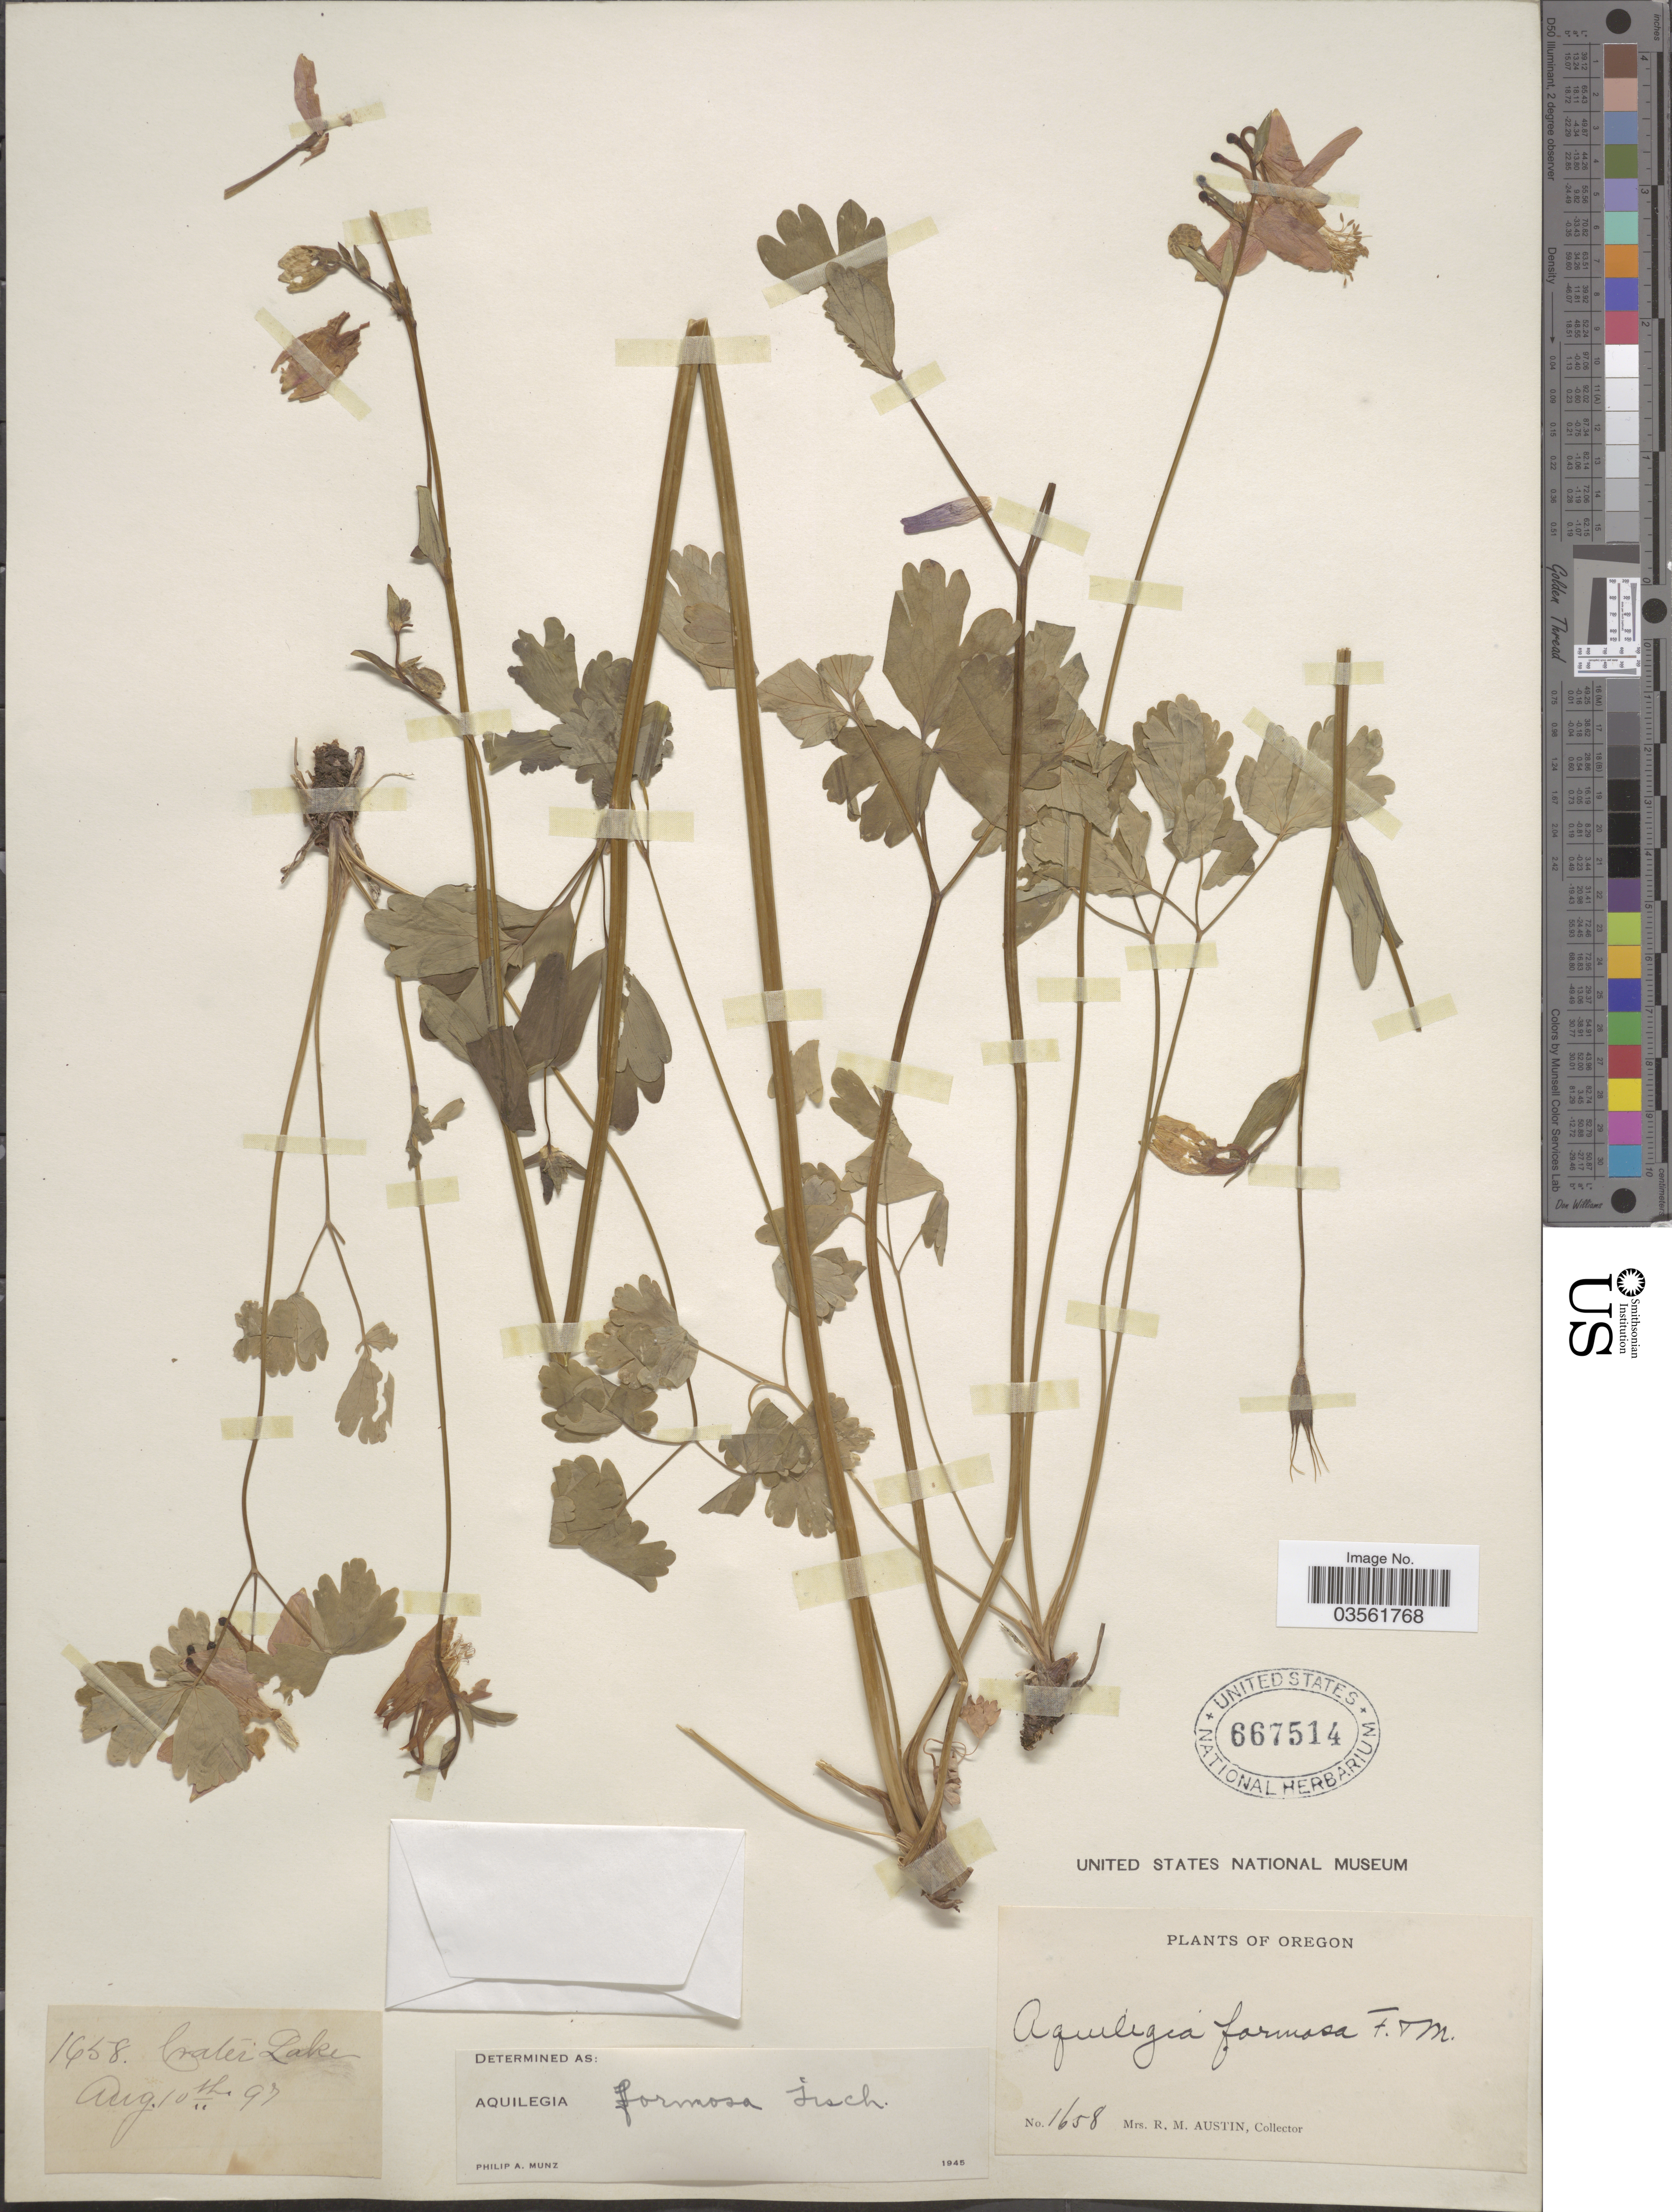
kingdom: Plantae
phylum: Tracheophyta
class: Magnoliopsida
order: Ranunculales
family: Ranunculaceae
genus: Aquilegia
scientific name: Aquilegia formosa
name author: Fisch. ex DC.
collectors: R. Austin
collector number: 1658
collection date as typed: Transcribed d/m/y: 10/8/97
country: United States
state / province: Oregon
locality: Crater Lake.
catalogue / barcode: US 667514